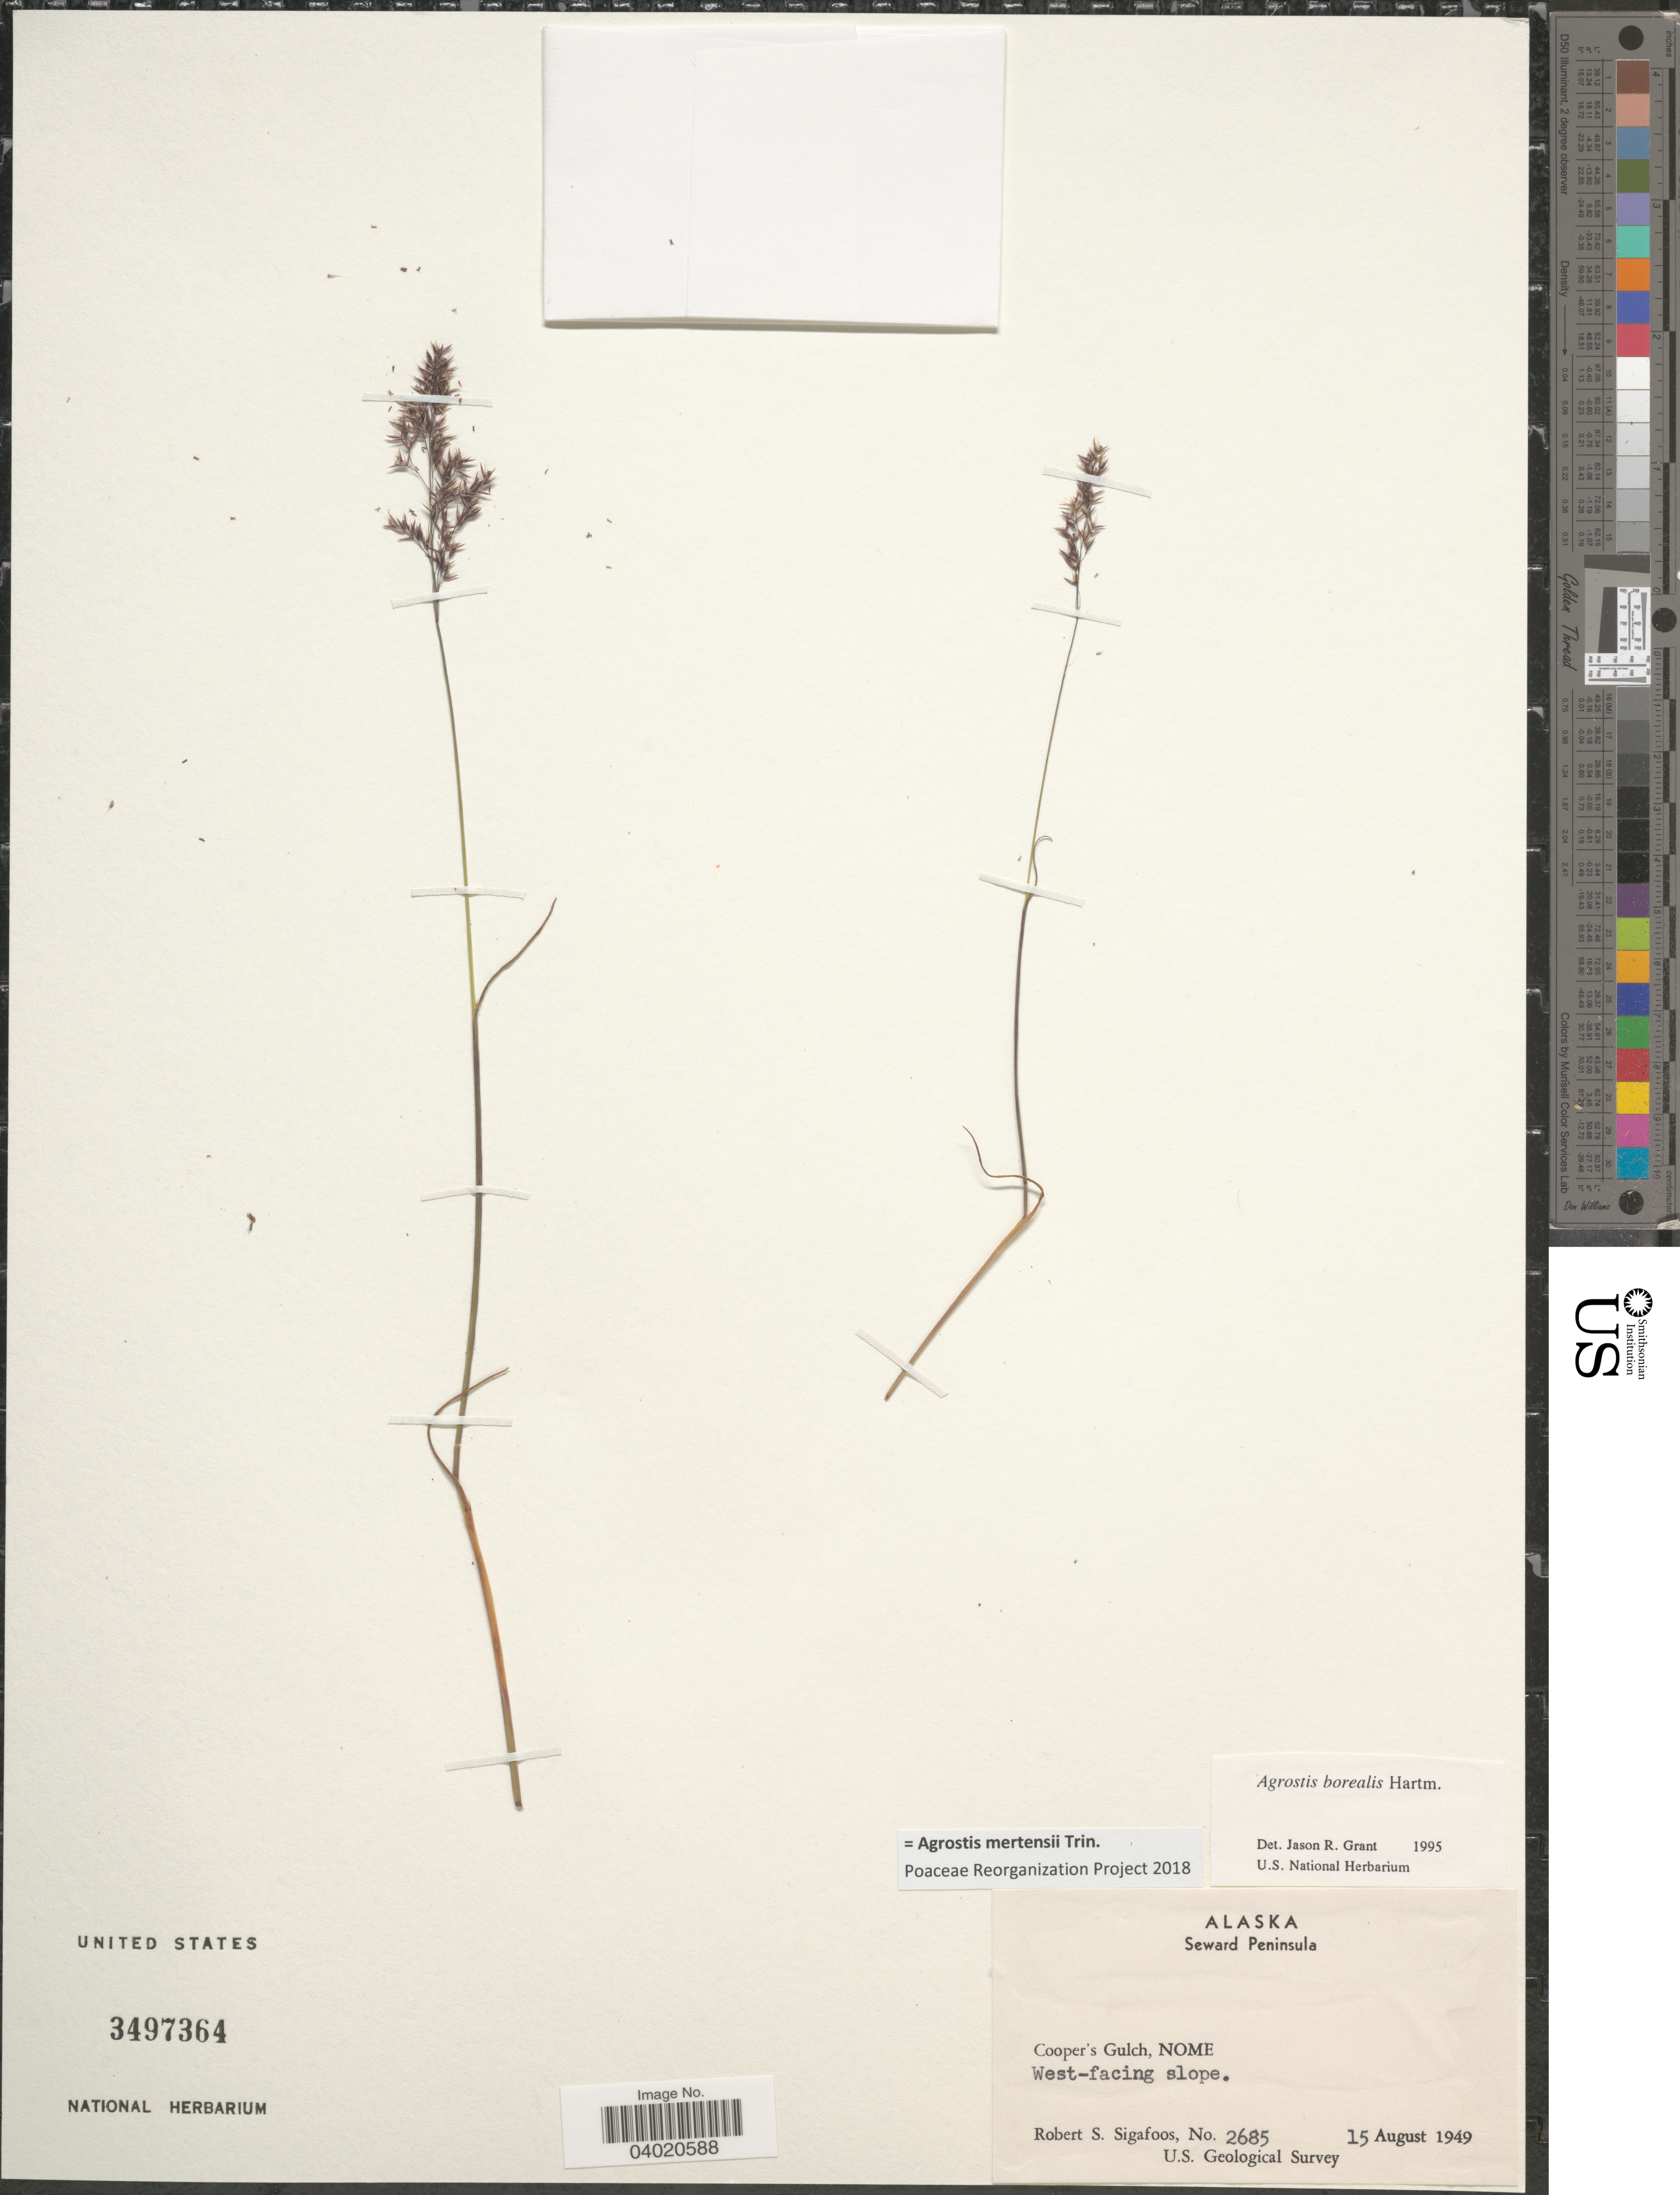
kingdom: Plantae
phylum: Tracheophyta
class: Liliopsida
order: Poales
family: Poaceae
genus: Agrostis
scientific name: Agrostis mertensii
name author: Trin.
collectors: R. Sigafoos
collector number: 2685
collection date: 1949-08-15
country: United States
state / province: Alaska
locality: Seward Peninsula. Cooper's Gulch, Nome. West-facing slope.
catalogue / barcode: US 3497364